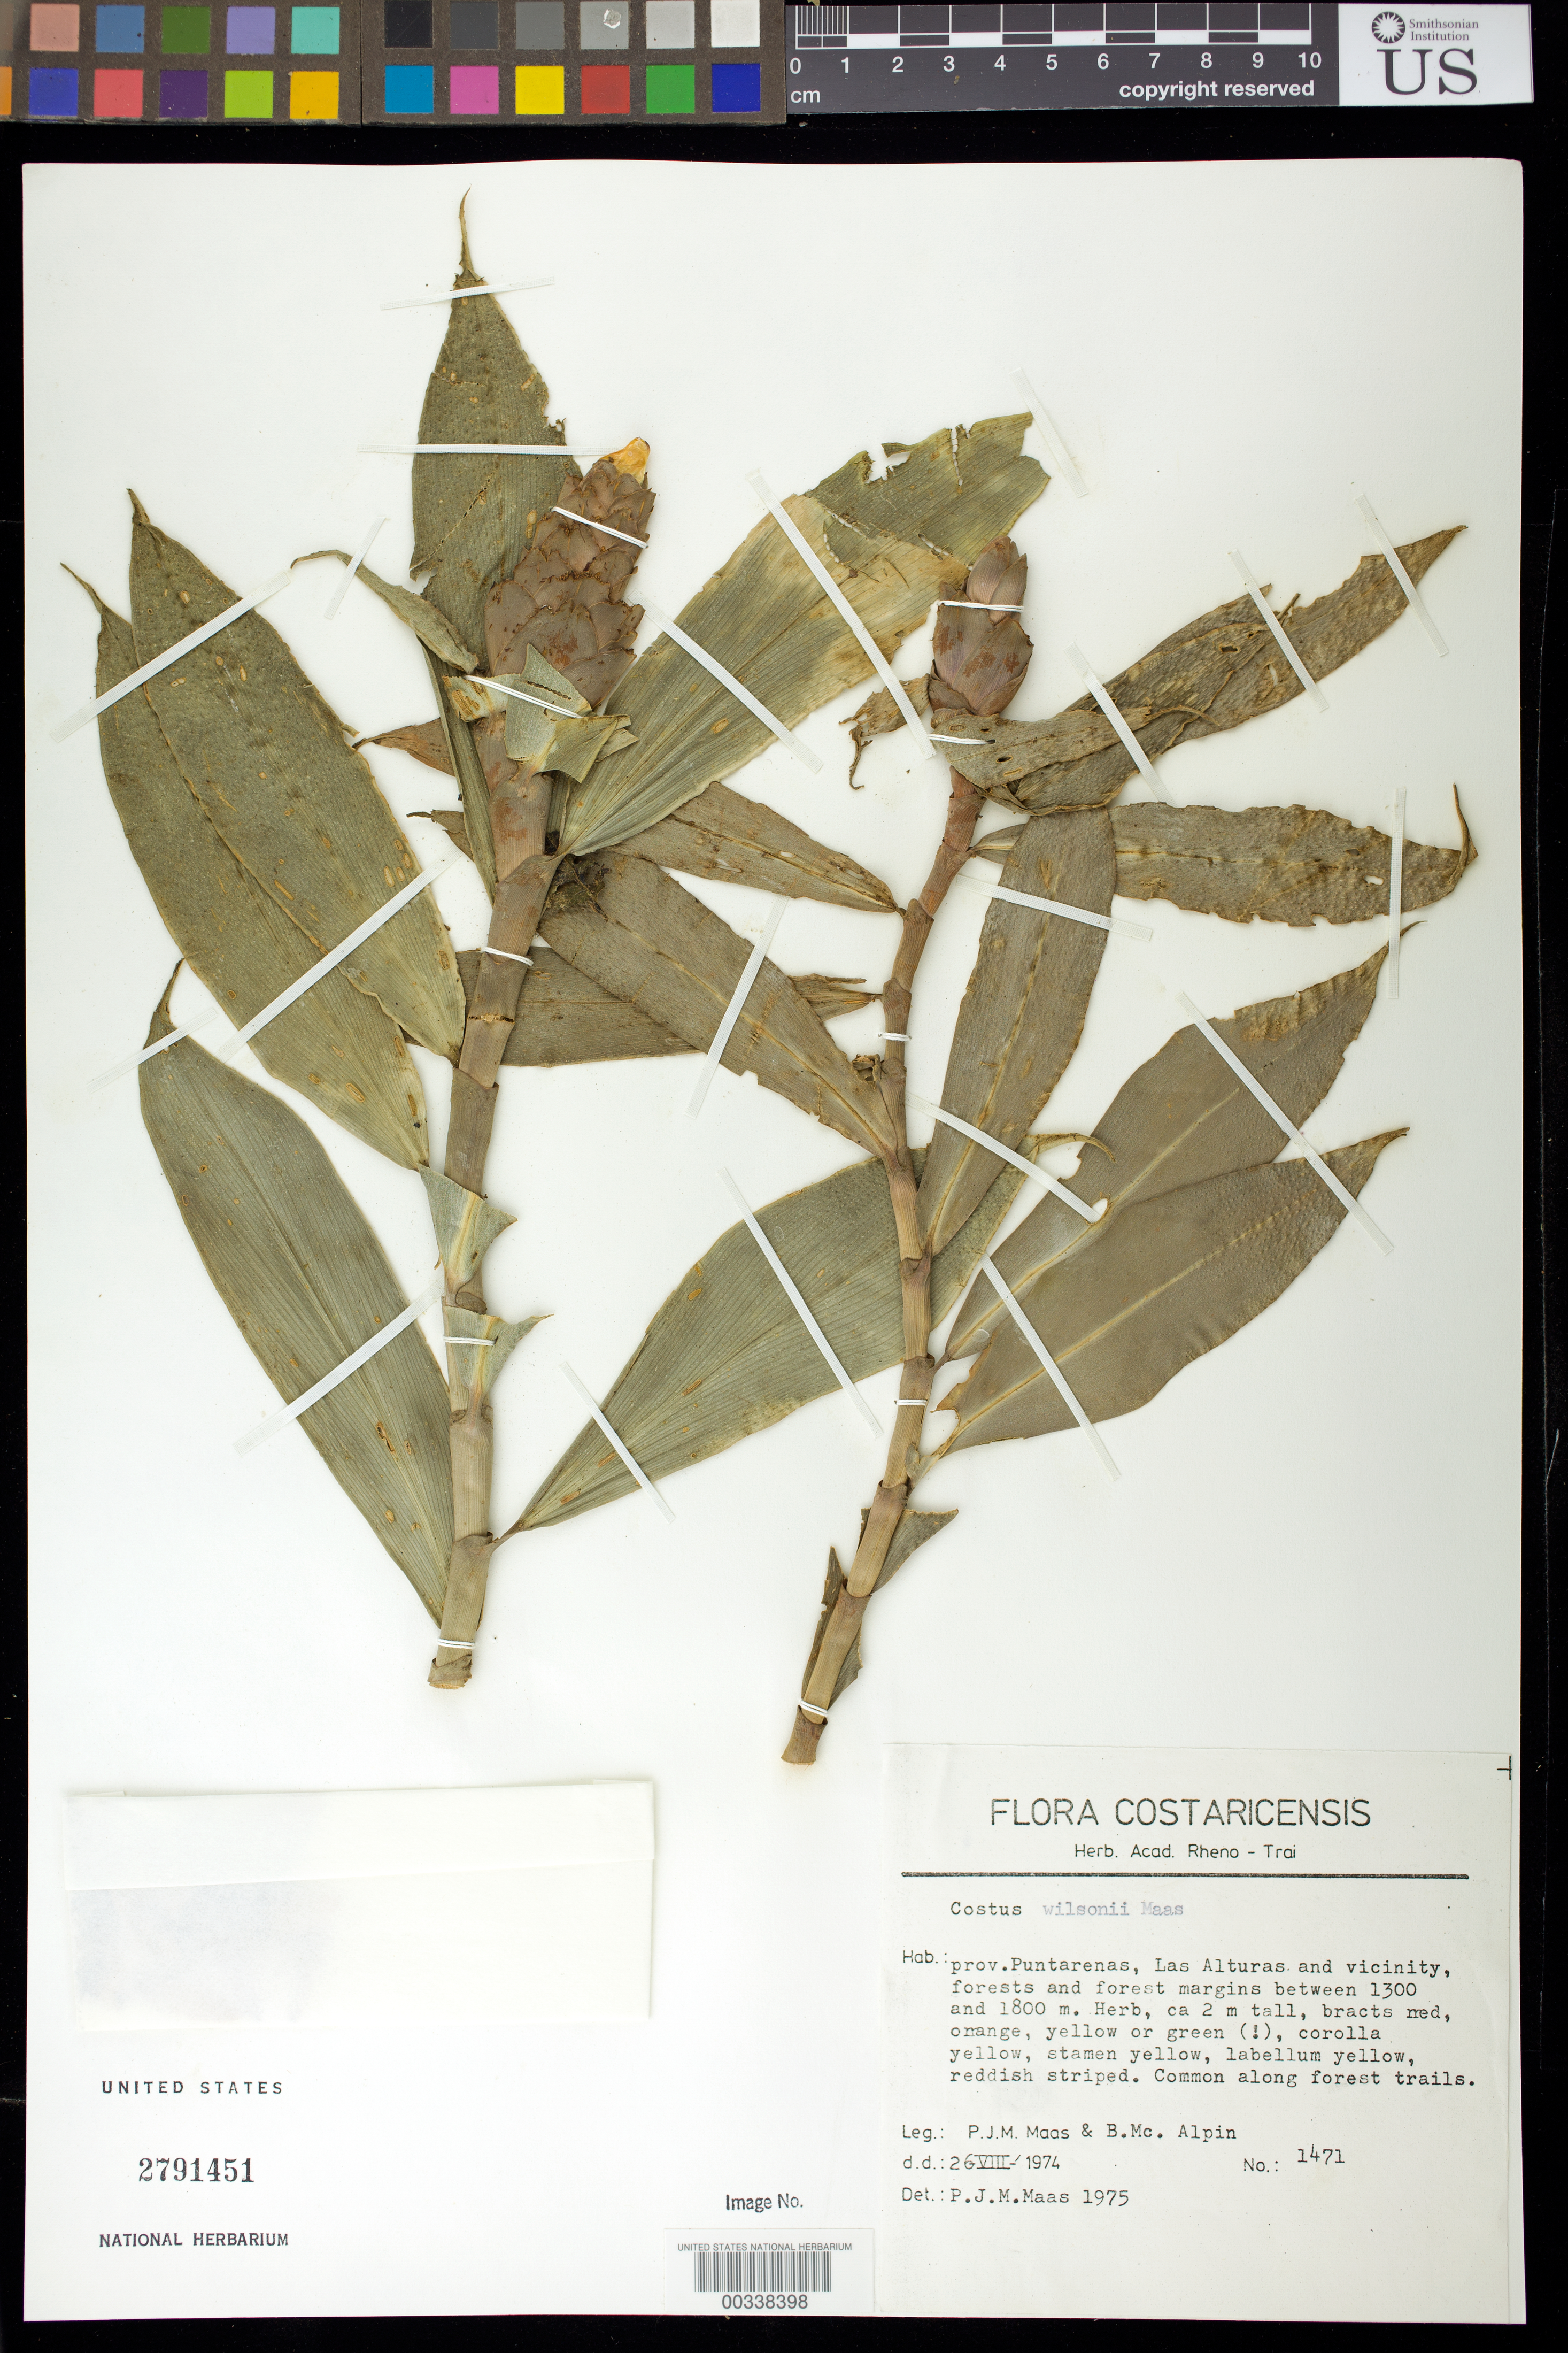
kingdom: Plantae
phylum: Tracheophyta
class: Liliopsida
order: Zingiberales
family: Costaceae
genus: Costus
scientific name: Costus wilsonii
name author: Maas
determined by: Maas, Paul J. M.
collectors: P. Maas & B. Mcalpin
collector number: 1471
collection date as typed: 26 Aug 1974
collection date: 1974-08-26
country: Costa Rica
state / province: Puntarenas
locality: Las alturas and vicinity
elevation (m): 1300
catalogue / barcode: US 2791451